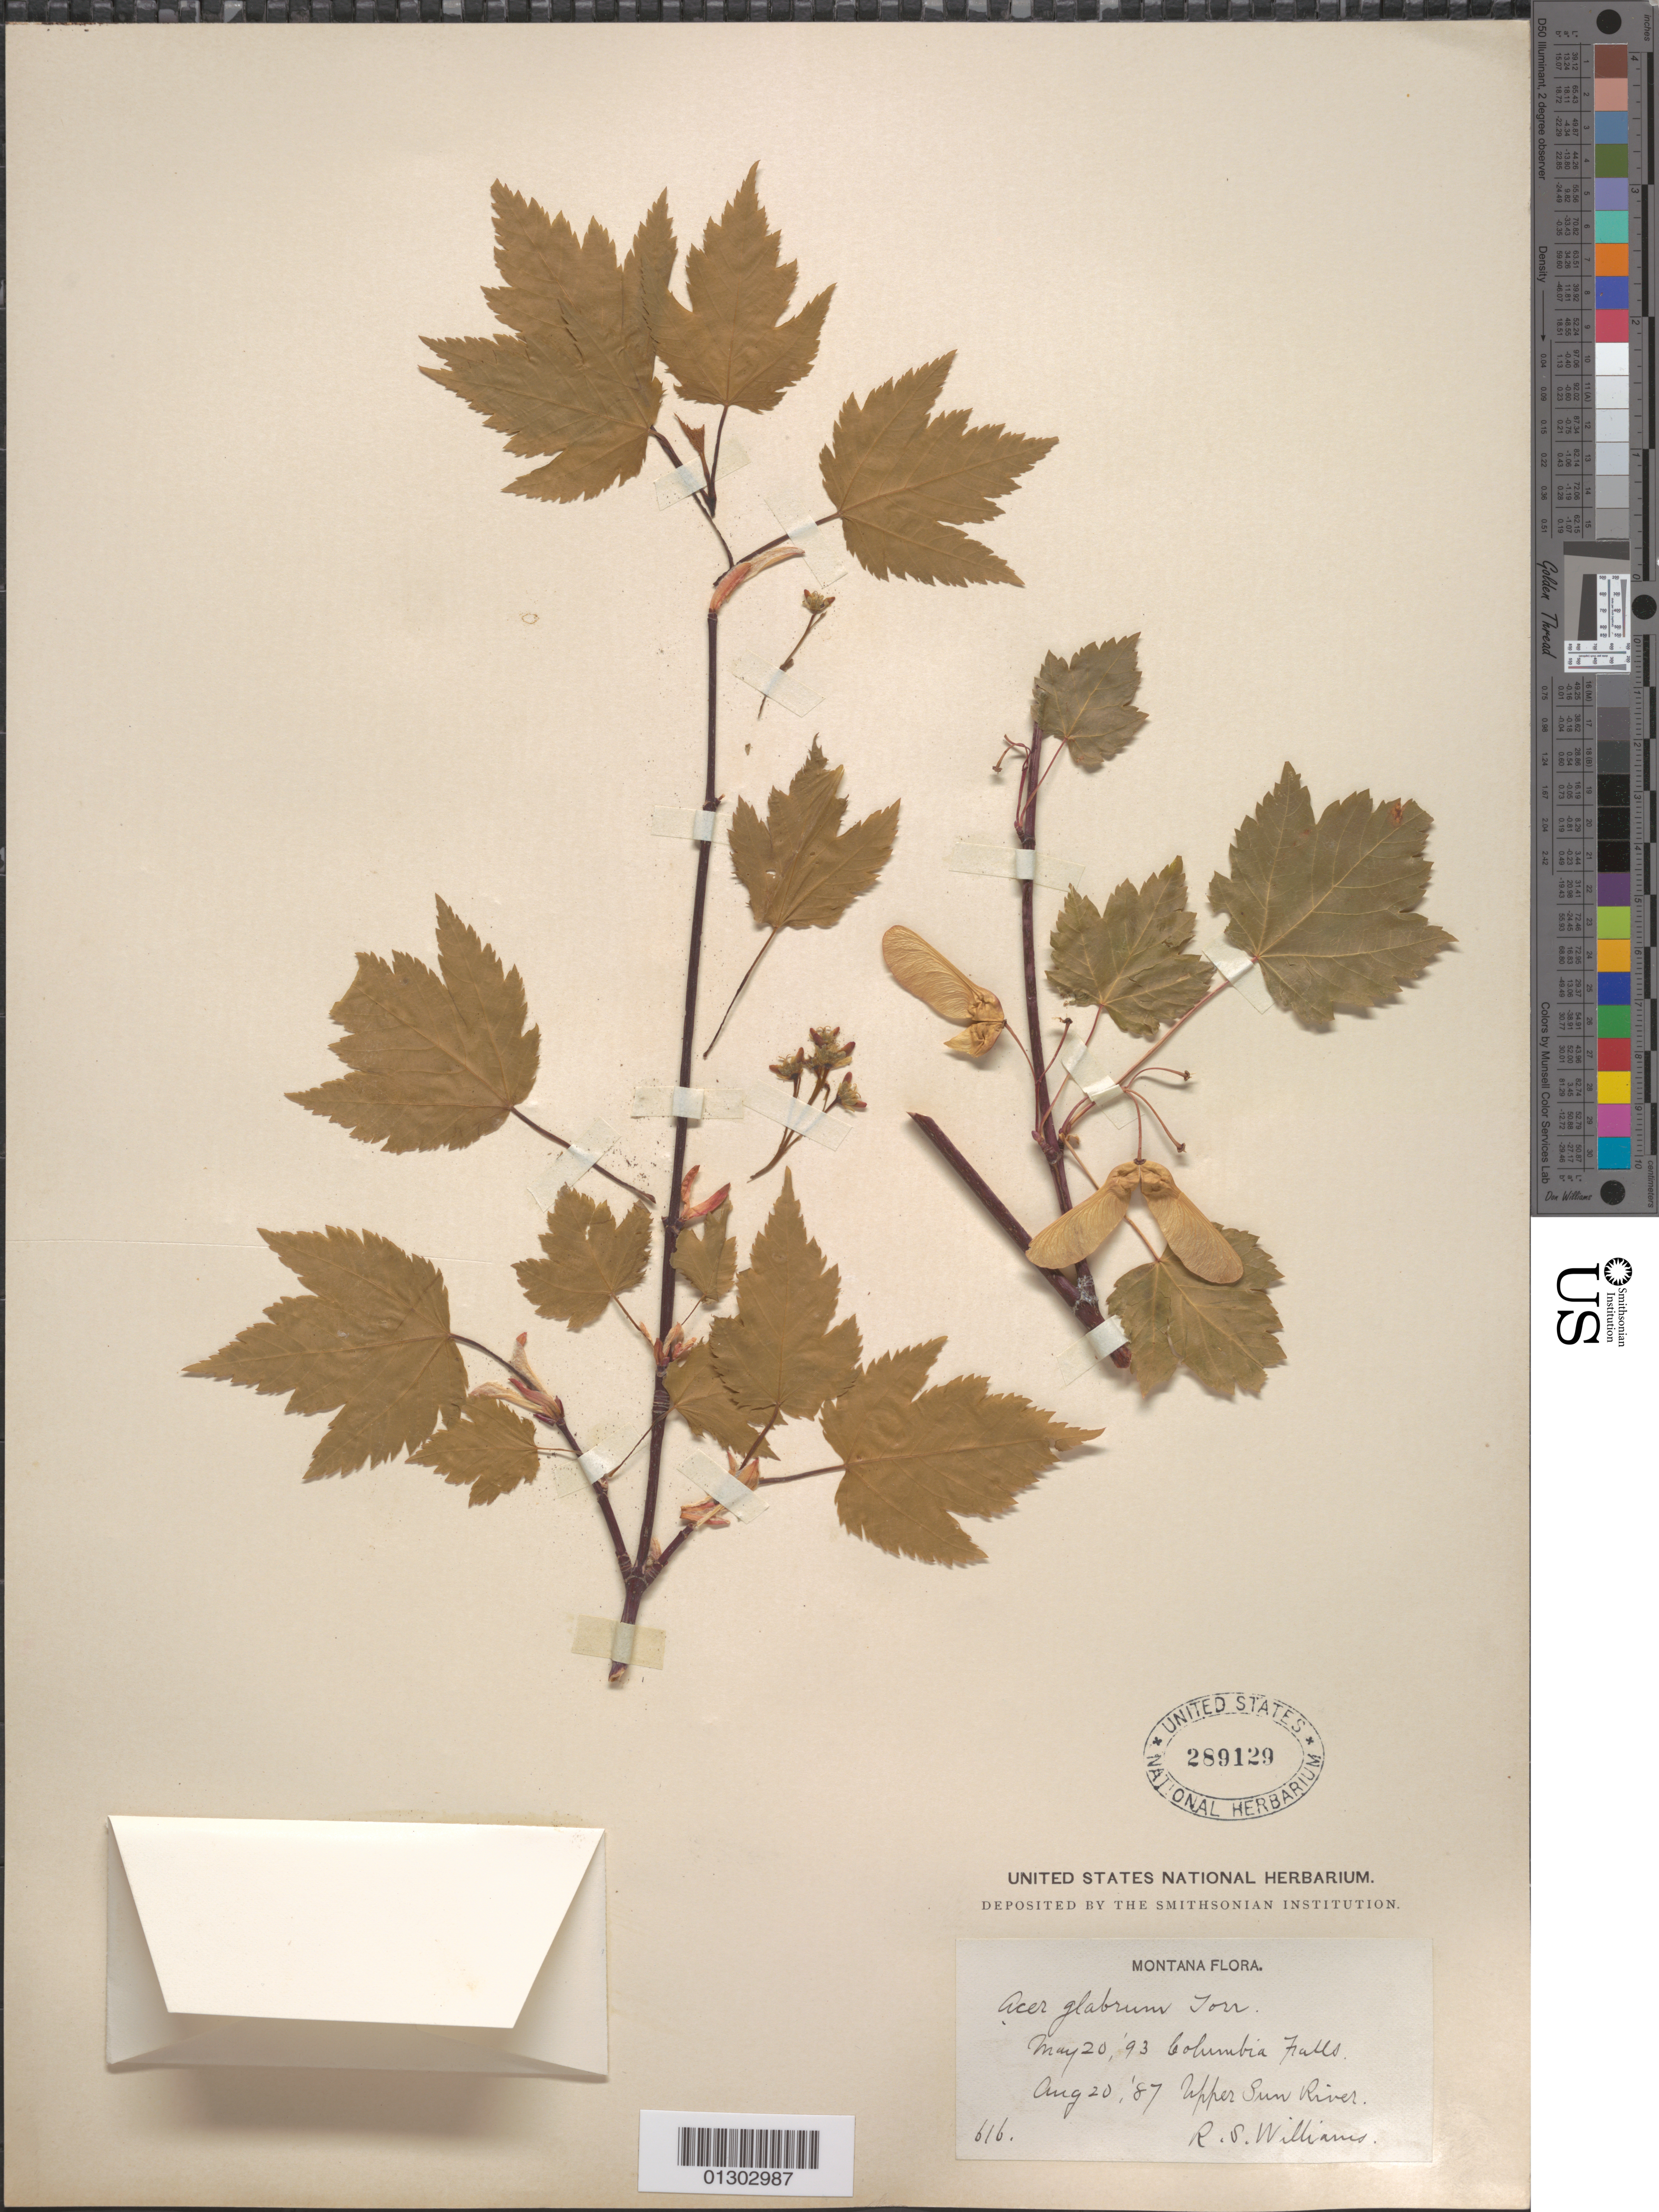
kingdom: Plantae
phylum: Tracheophyta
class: Magnoliopsida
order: Sapindales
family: Sapindaceae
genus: Acer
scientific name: Acer glabrum var. douglasii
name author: (Hook.) Dippel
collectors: R. S. Williams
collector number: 616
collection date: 1887-08-20,1893-05-20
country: United States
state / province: Montana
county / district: Flathead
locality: Columbia Falls [in 1893]. Upper Sun River [in 1887]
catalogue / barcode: US 289129